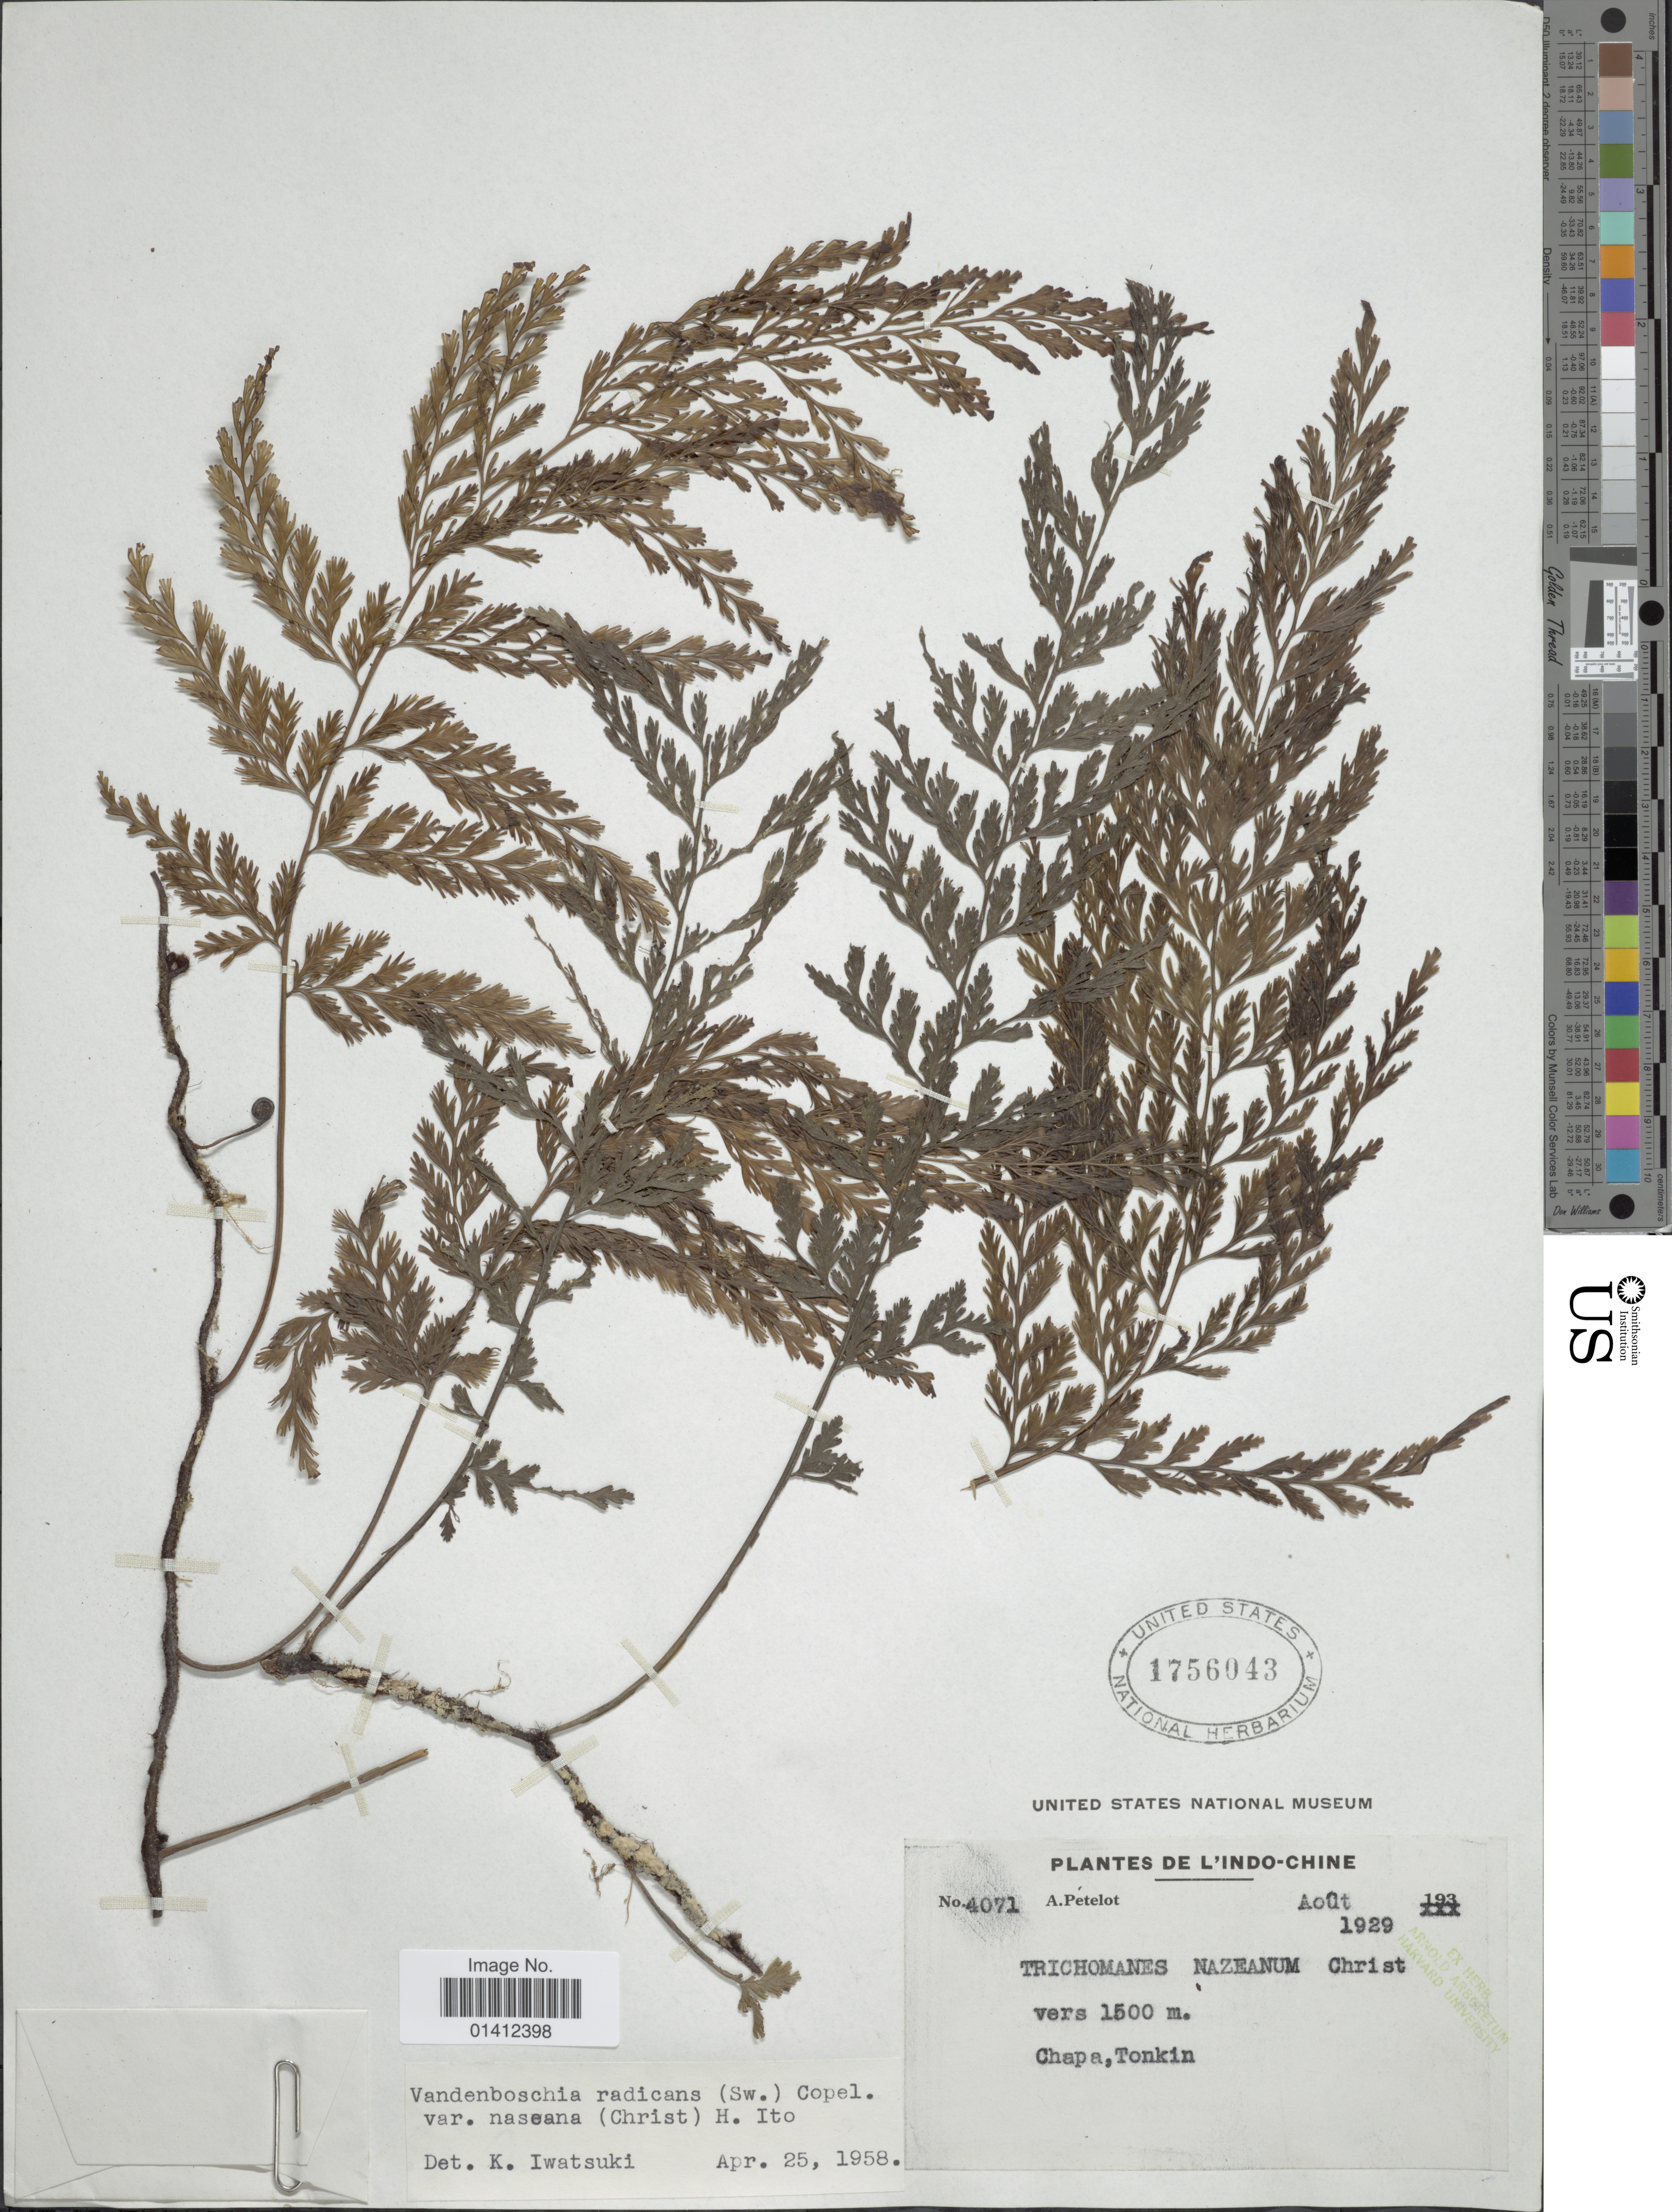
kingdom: Plantae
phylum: Tracheophyta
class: Polypodiopsida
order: Hymenophyllales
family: Hymenophyllaceae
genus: Vandenboschia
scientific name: Vandenboschia radicans var. naseana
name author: (Christ) H. Itô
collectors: A. Petelot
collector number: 4071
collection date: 1929-08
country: Vietnam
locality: L'Indo-Chine, Chap, Tonkin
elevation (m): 1500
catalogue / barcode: US 1756043